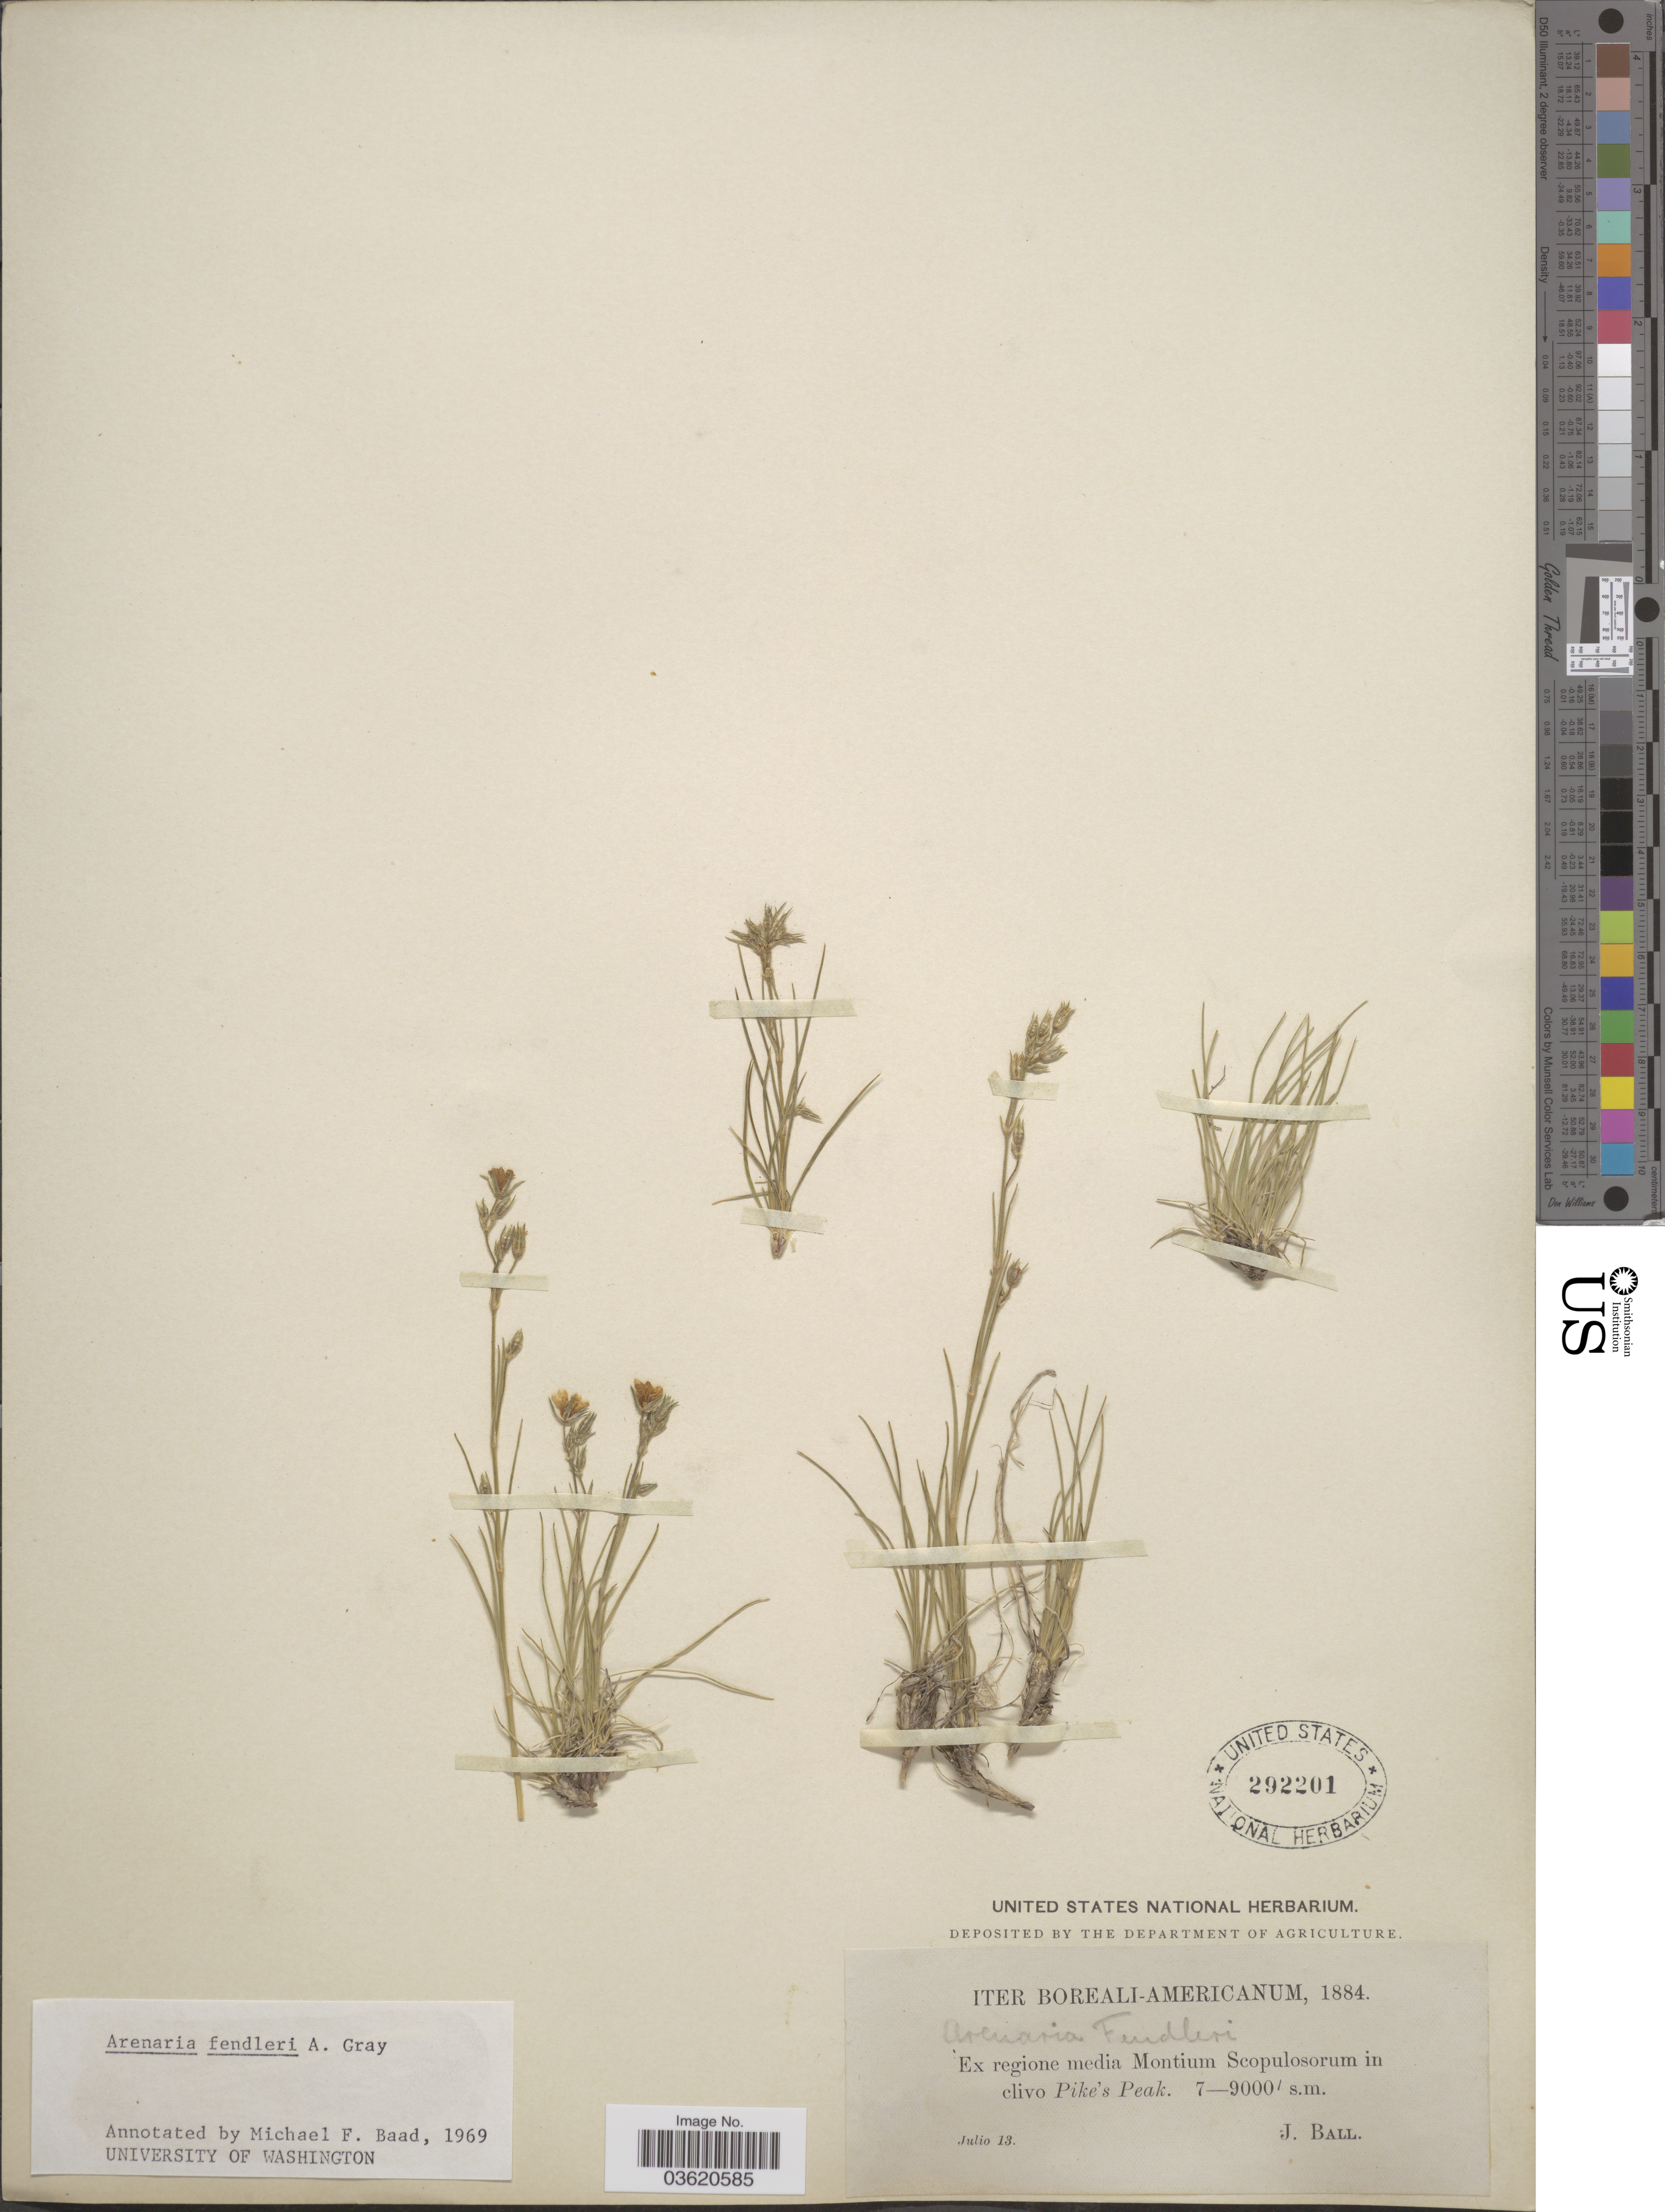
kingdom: Plantae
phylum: Tracheophyta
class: Magnoliopsida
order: Caryophyllales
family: Caryophyllaceae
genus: Eremogone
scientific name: Eremogone fendleri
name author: (A. Gray) Ikonn.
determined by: U.S. National Herbarium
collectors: J. Ball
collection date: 1884-07-13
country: United States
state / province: Colorado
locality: Boreali-Americanum. Ex regione media Montium Scopulosorum in clivo Pike's Peak.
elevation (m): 2134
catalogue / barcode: US 292201